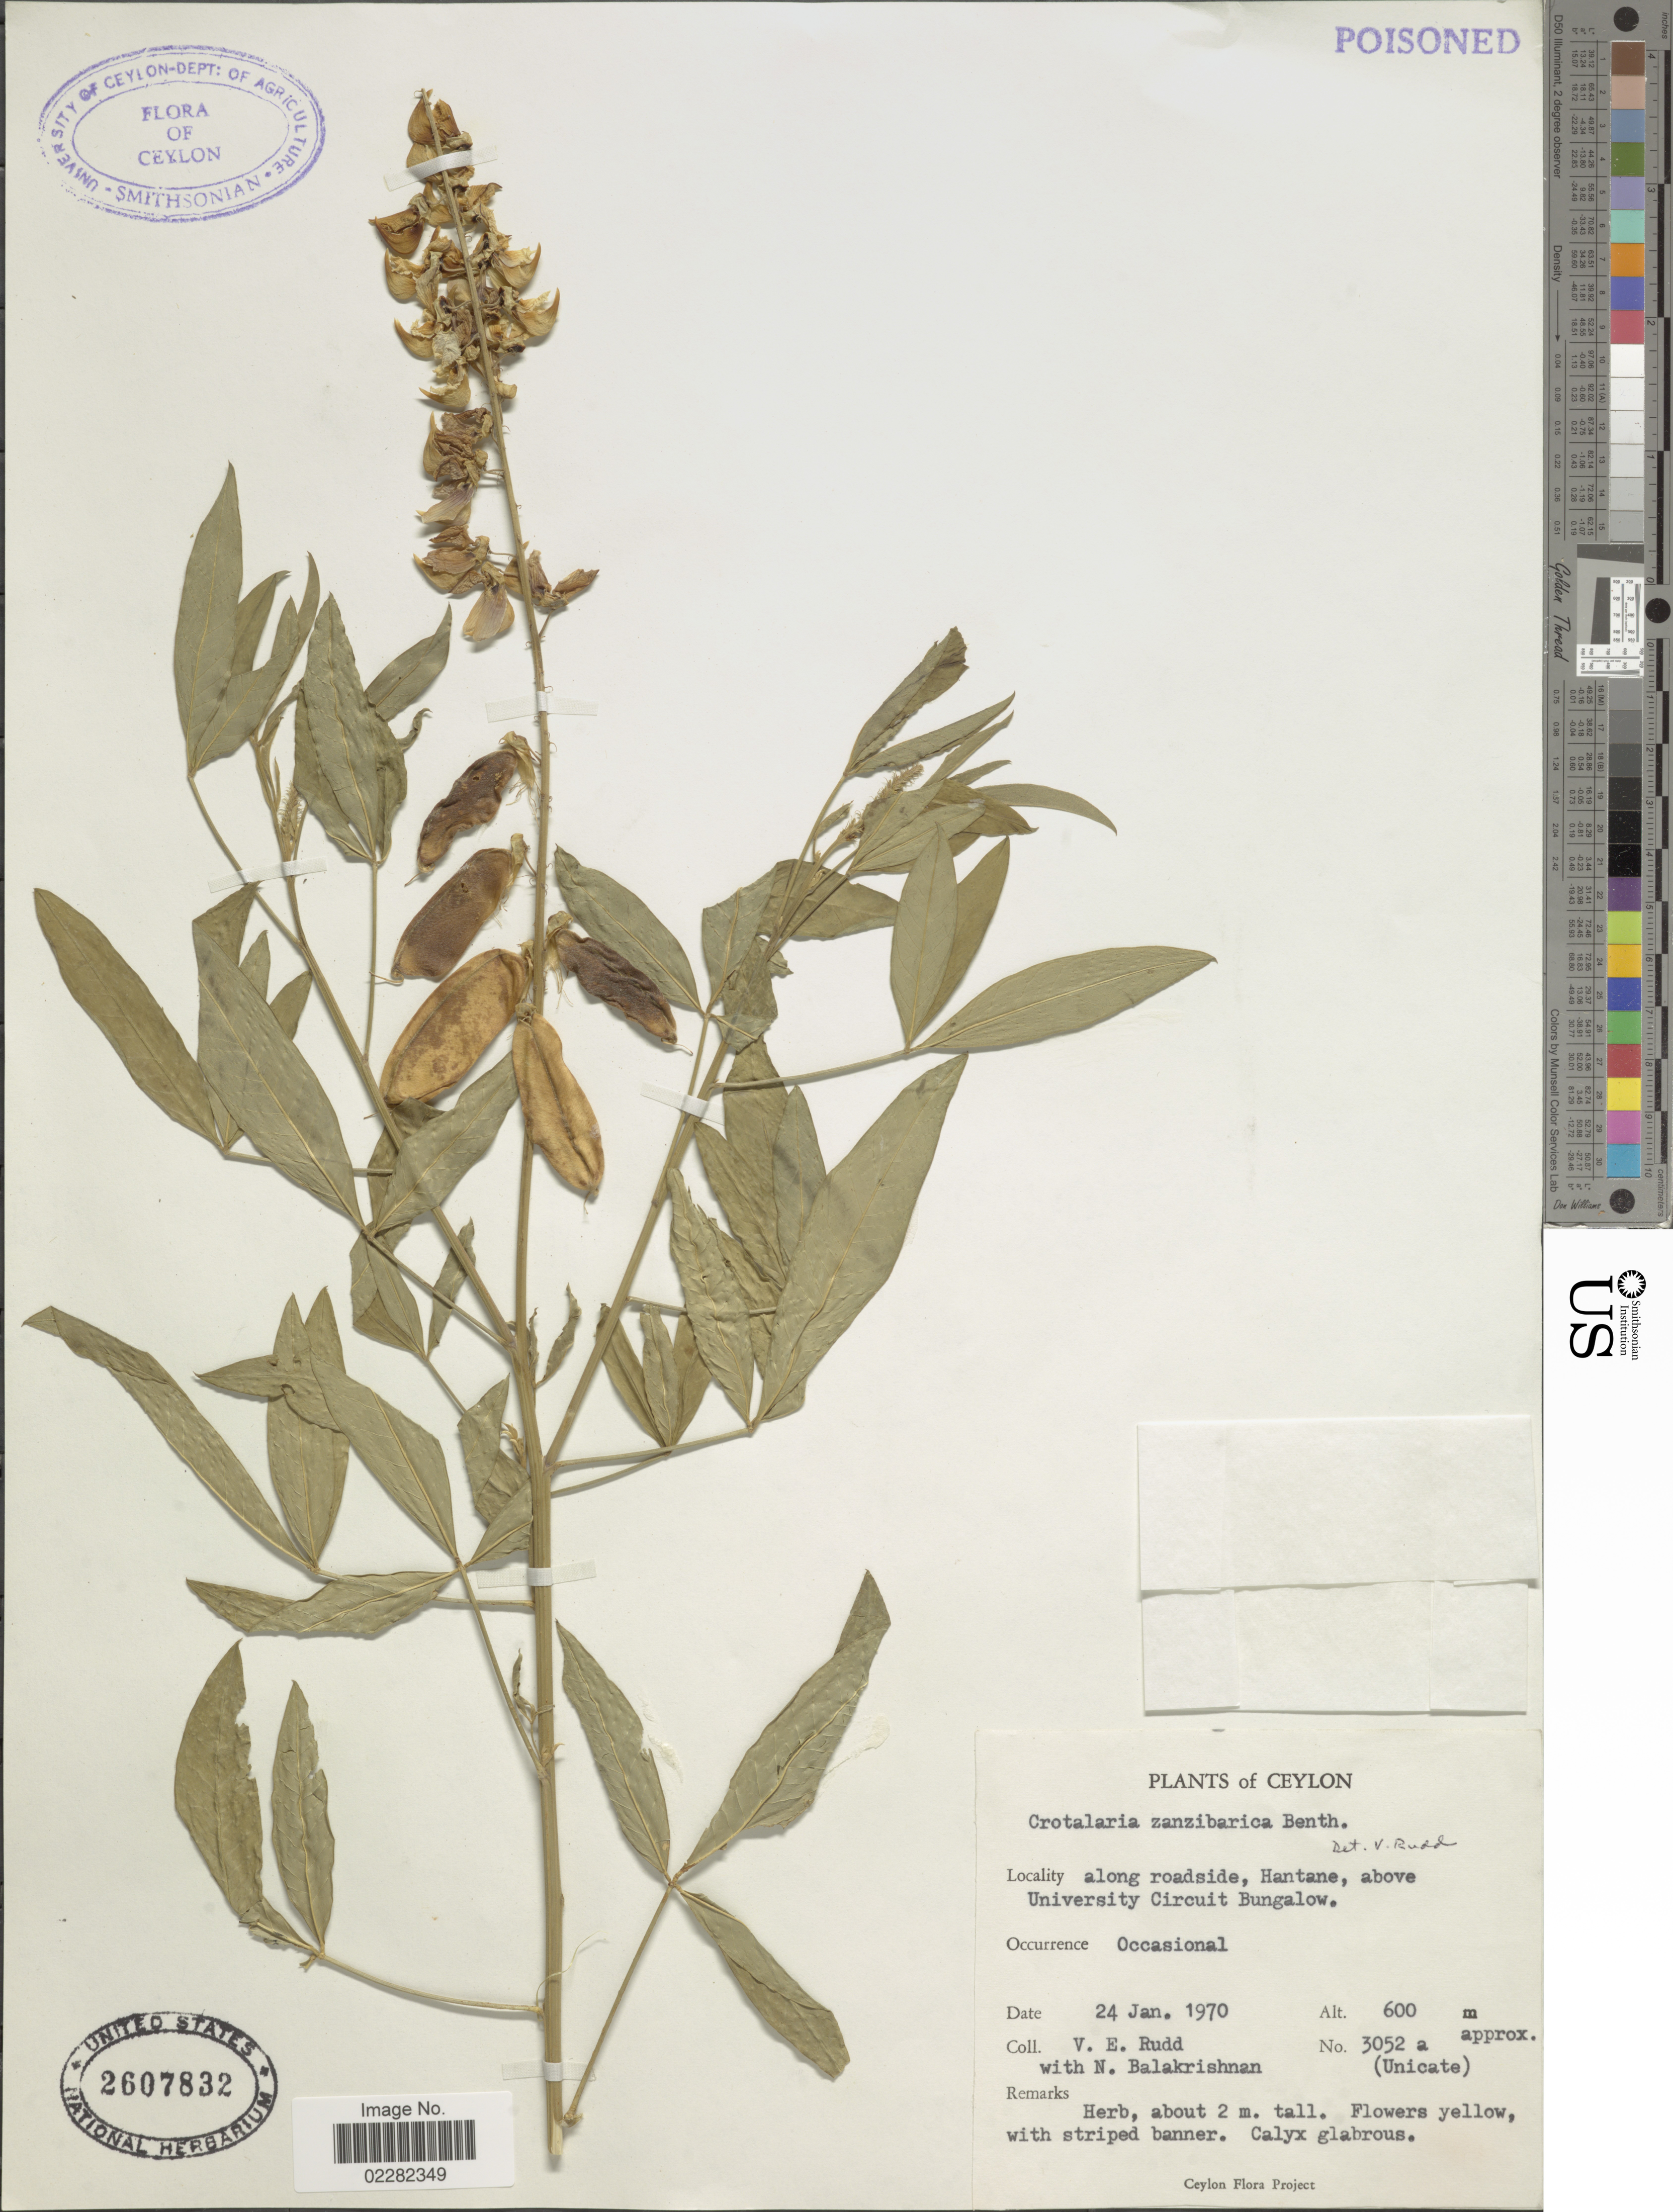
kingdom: Plantae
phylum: Tracheophyta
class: Magnoliopsida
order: Fabales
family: Fabaceae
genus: Crotalaria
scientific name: Crotalaria zanzibarica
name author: Benth.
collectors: V. E. Rudd & N. Balakrishnan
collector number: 3052a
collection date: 1970-01-24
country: Sri Lanka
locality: Ceylon, along roadside, Hantane, above University Circuit Bungalow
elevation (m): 600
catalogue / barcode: US 2607832